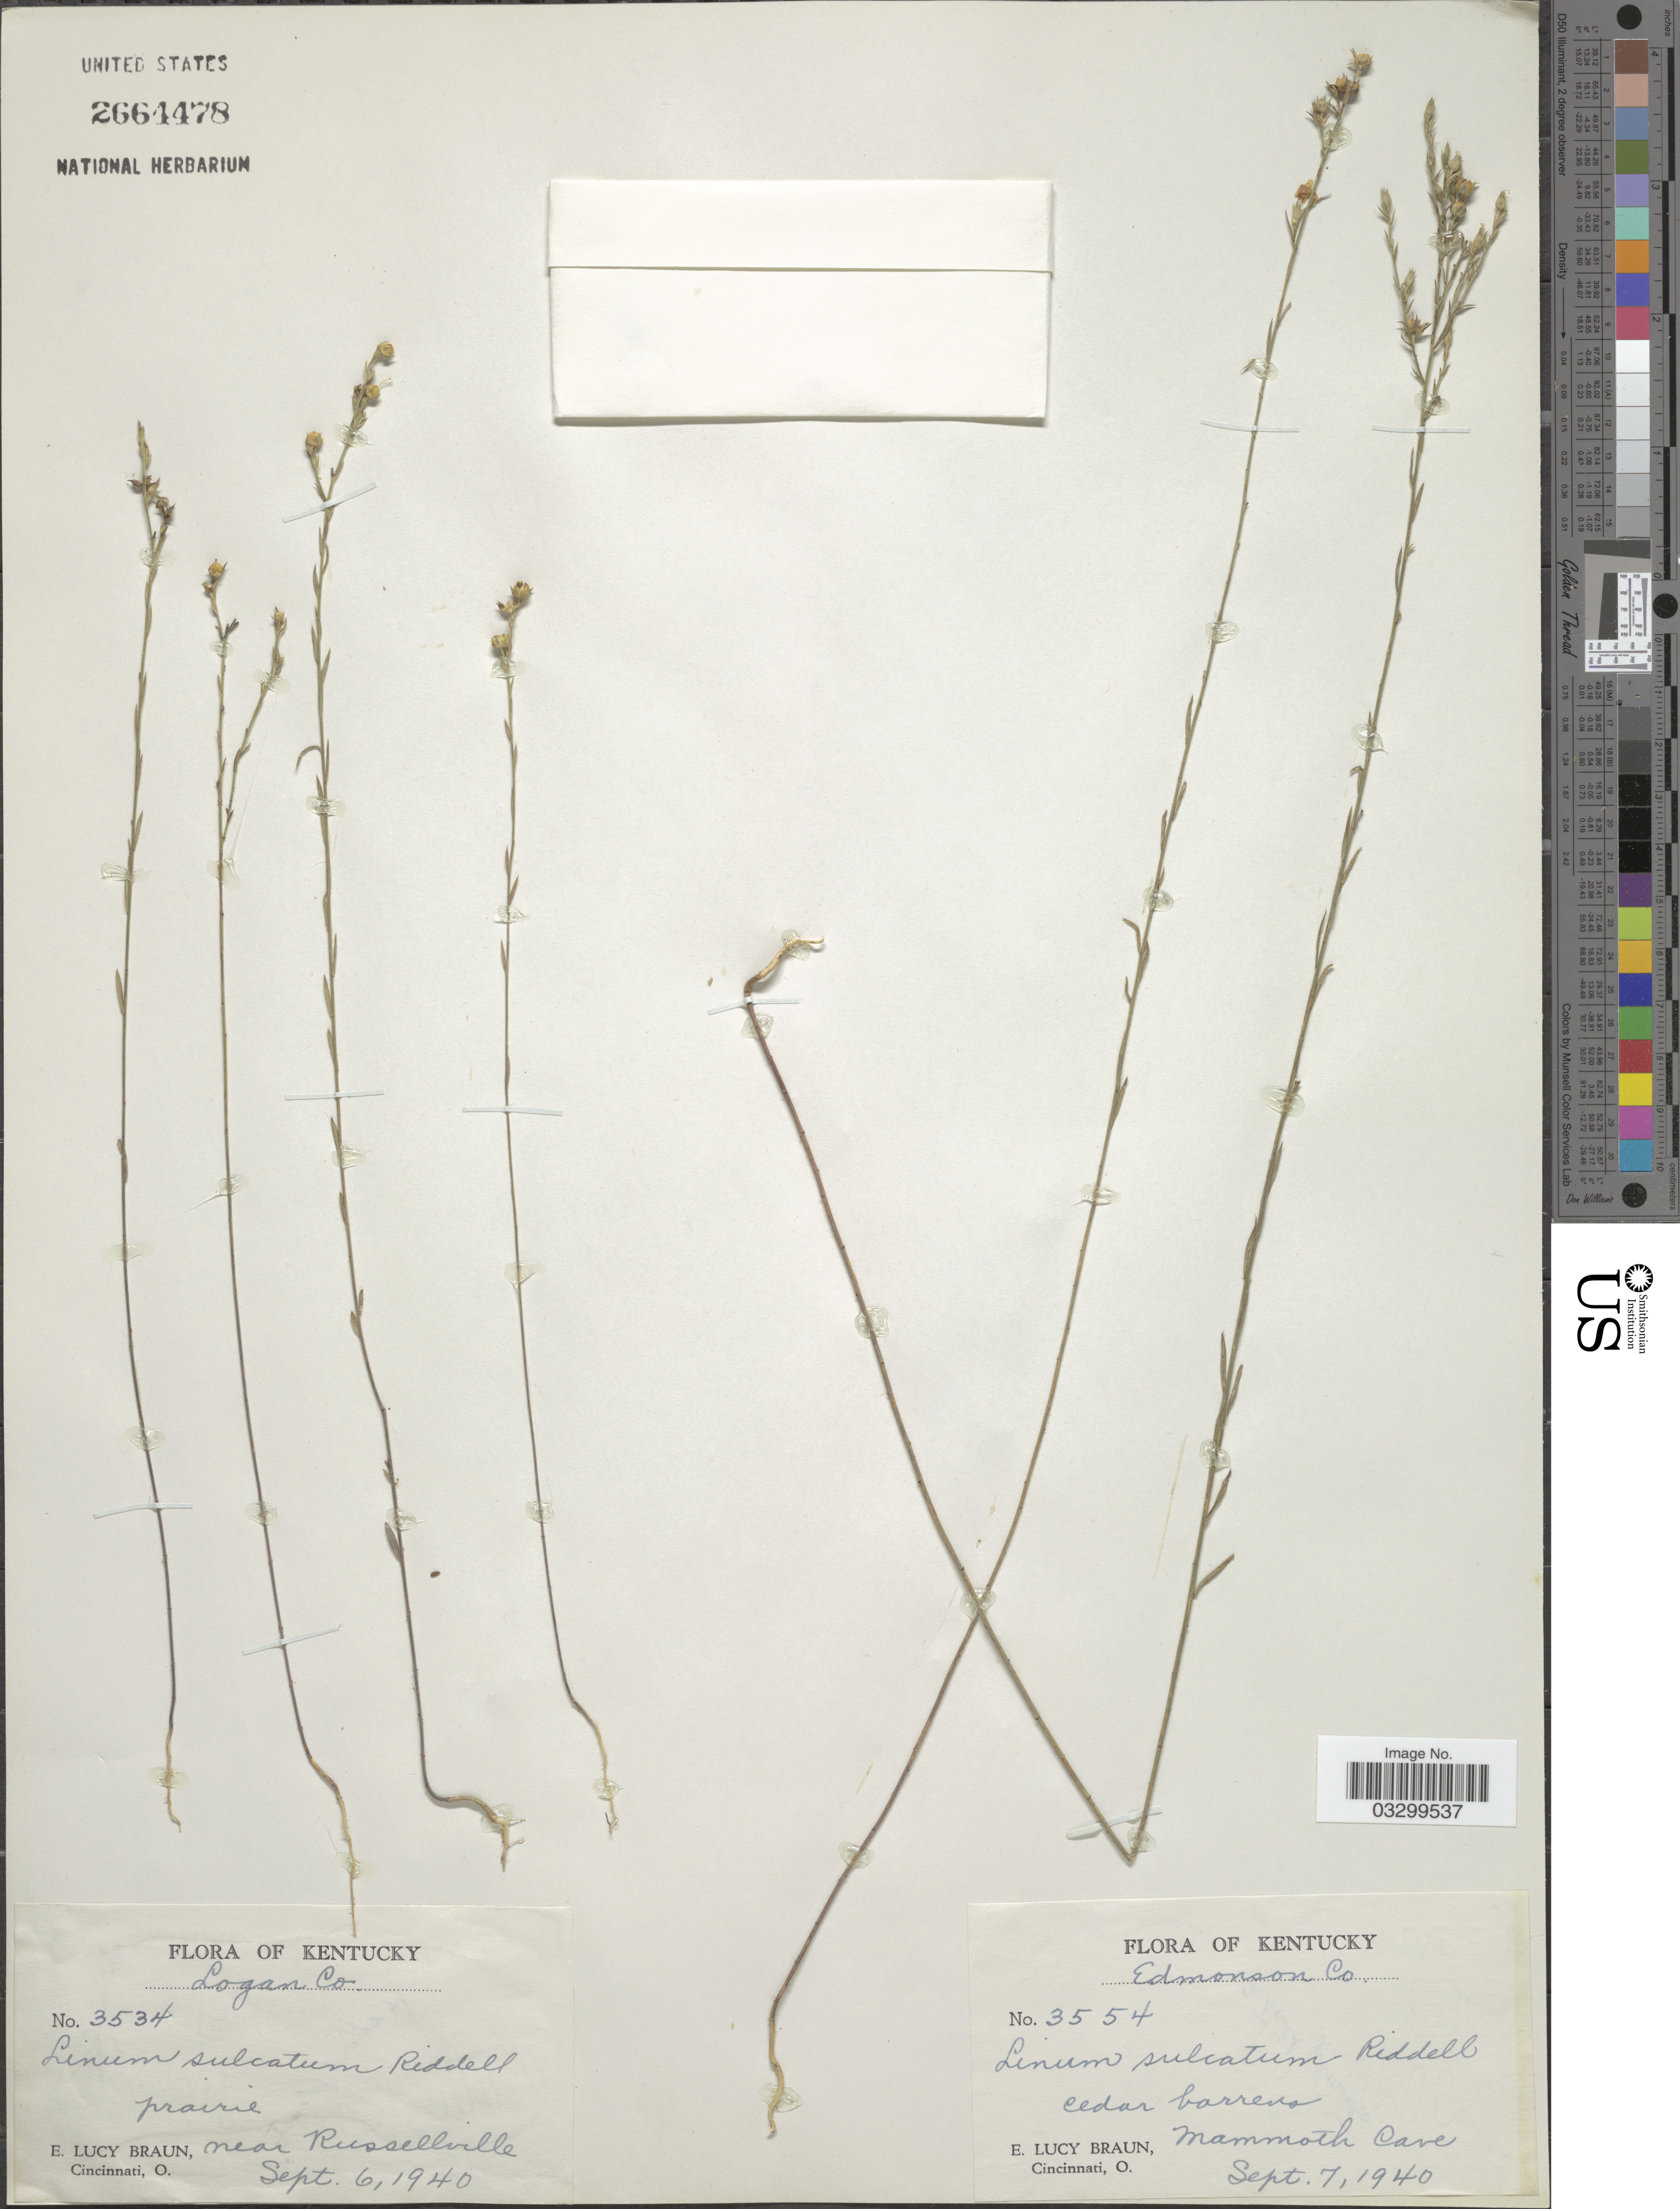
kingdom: Plantae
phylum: Tracheophyta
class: Magnoliopsida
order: Malpighiales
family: Linaceae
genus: Linum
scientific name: Linum sulcatum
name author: Riddell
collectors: E. L. Braun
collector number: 3534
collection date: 1940-09-06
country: United States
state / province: Kentucky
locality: Logan Co. Near Russellville.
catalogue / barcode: US 2664478